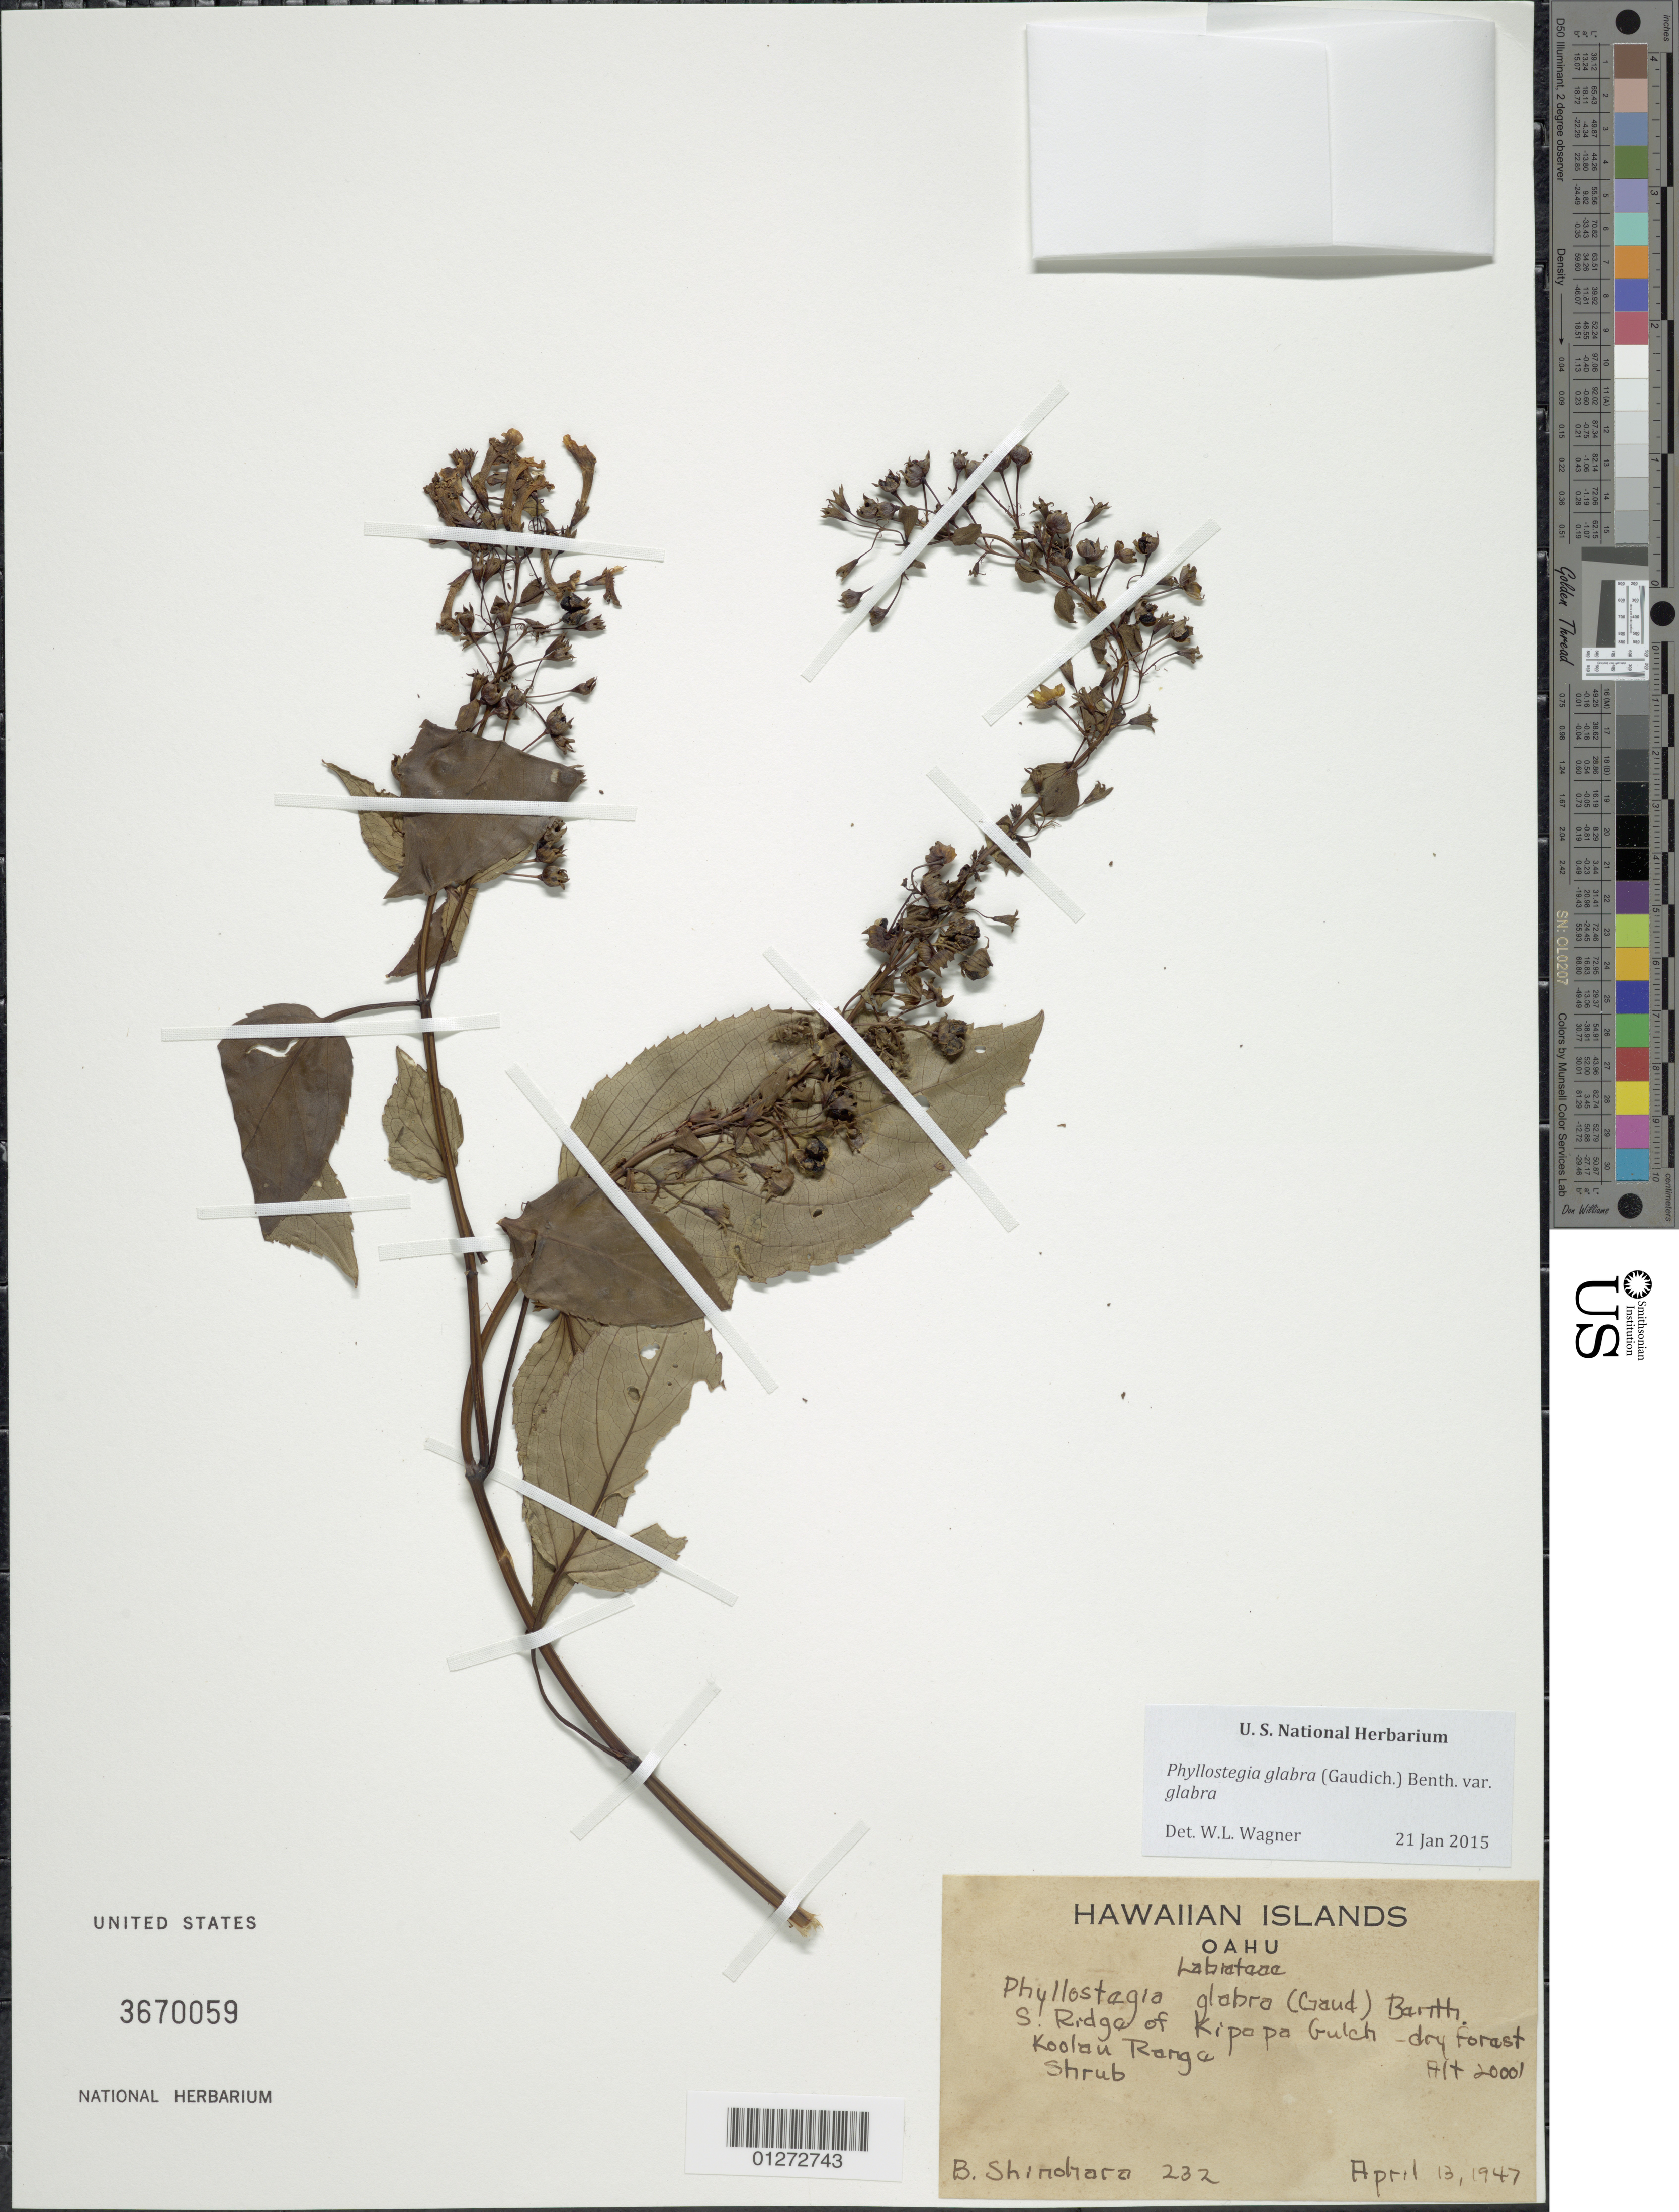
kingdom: Plantae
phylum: Tracheophyta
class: Magnoliopsida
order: Lamiales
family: Lamiaceae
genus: Phyllostegia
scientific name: Phyllostegia glabra var. glabra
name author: (Gaudich.) Benth.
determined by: Wagner, W. L., (BOT), Smithsonian Institution - National Museum of Natural History (UNITED STATES)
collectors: B. Shinohara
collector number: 232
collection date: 1947-04-13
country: United States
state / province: Hawaii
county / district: Honolulu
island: Oahu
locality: S. Ridge of Kipapa Gulch, Koolau Range.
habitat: Dry forest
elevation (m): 610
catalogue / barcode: US 3670059